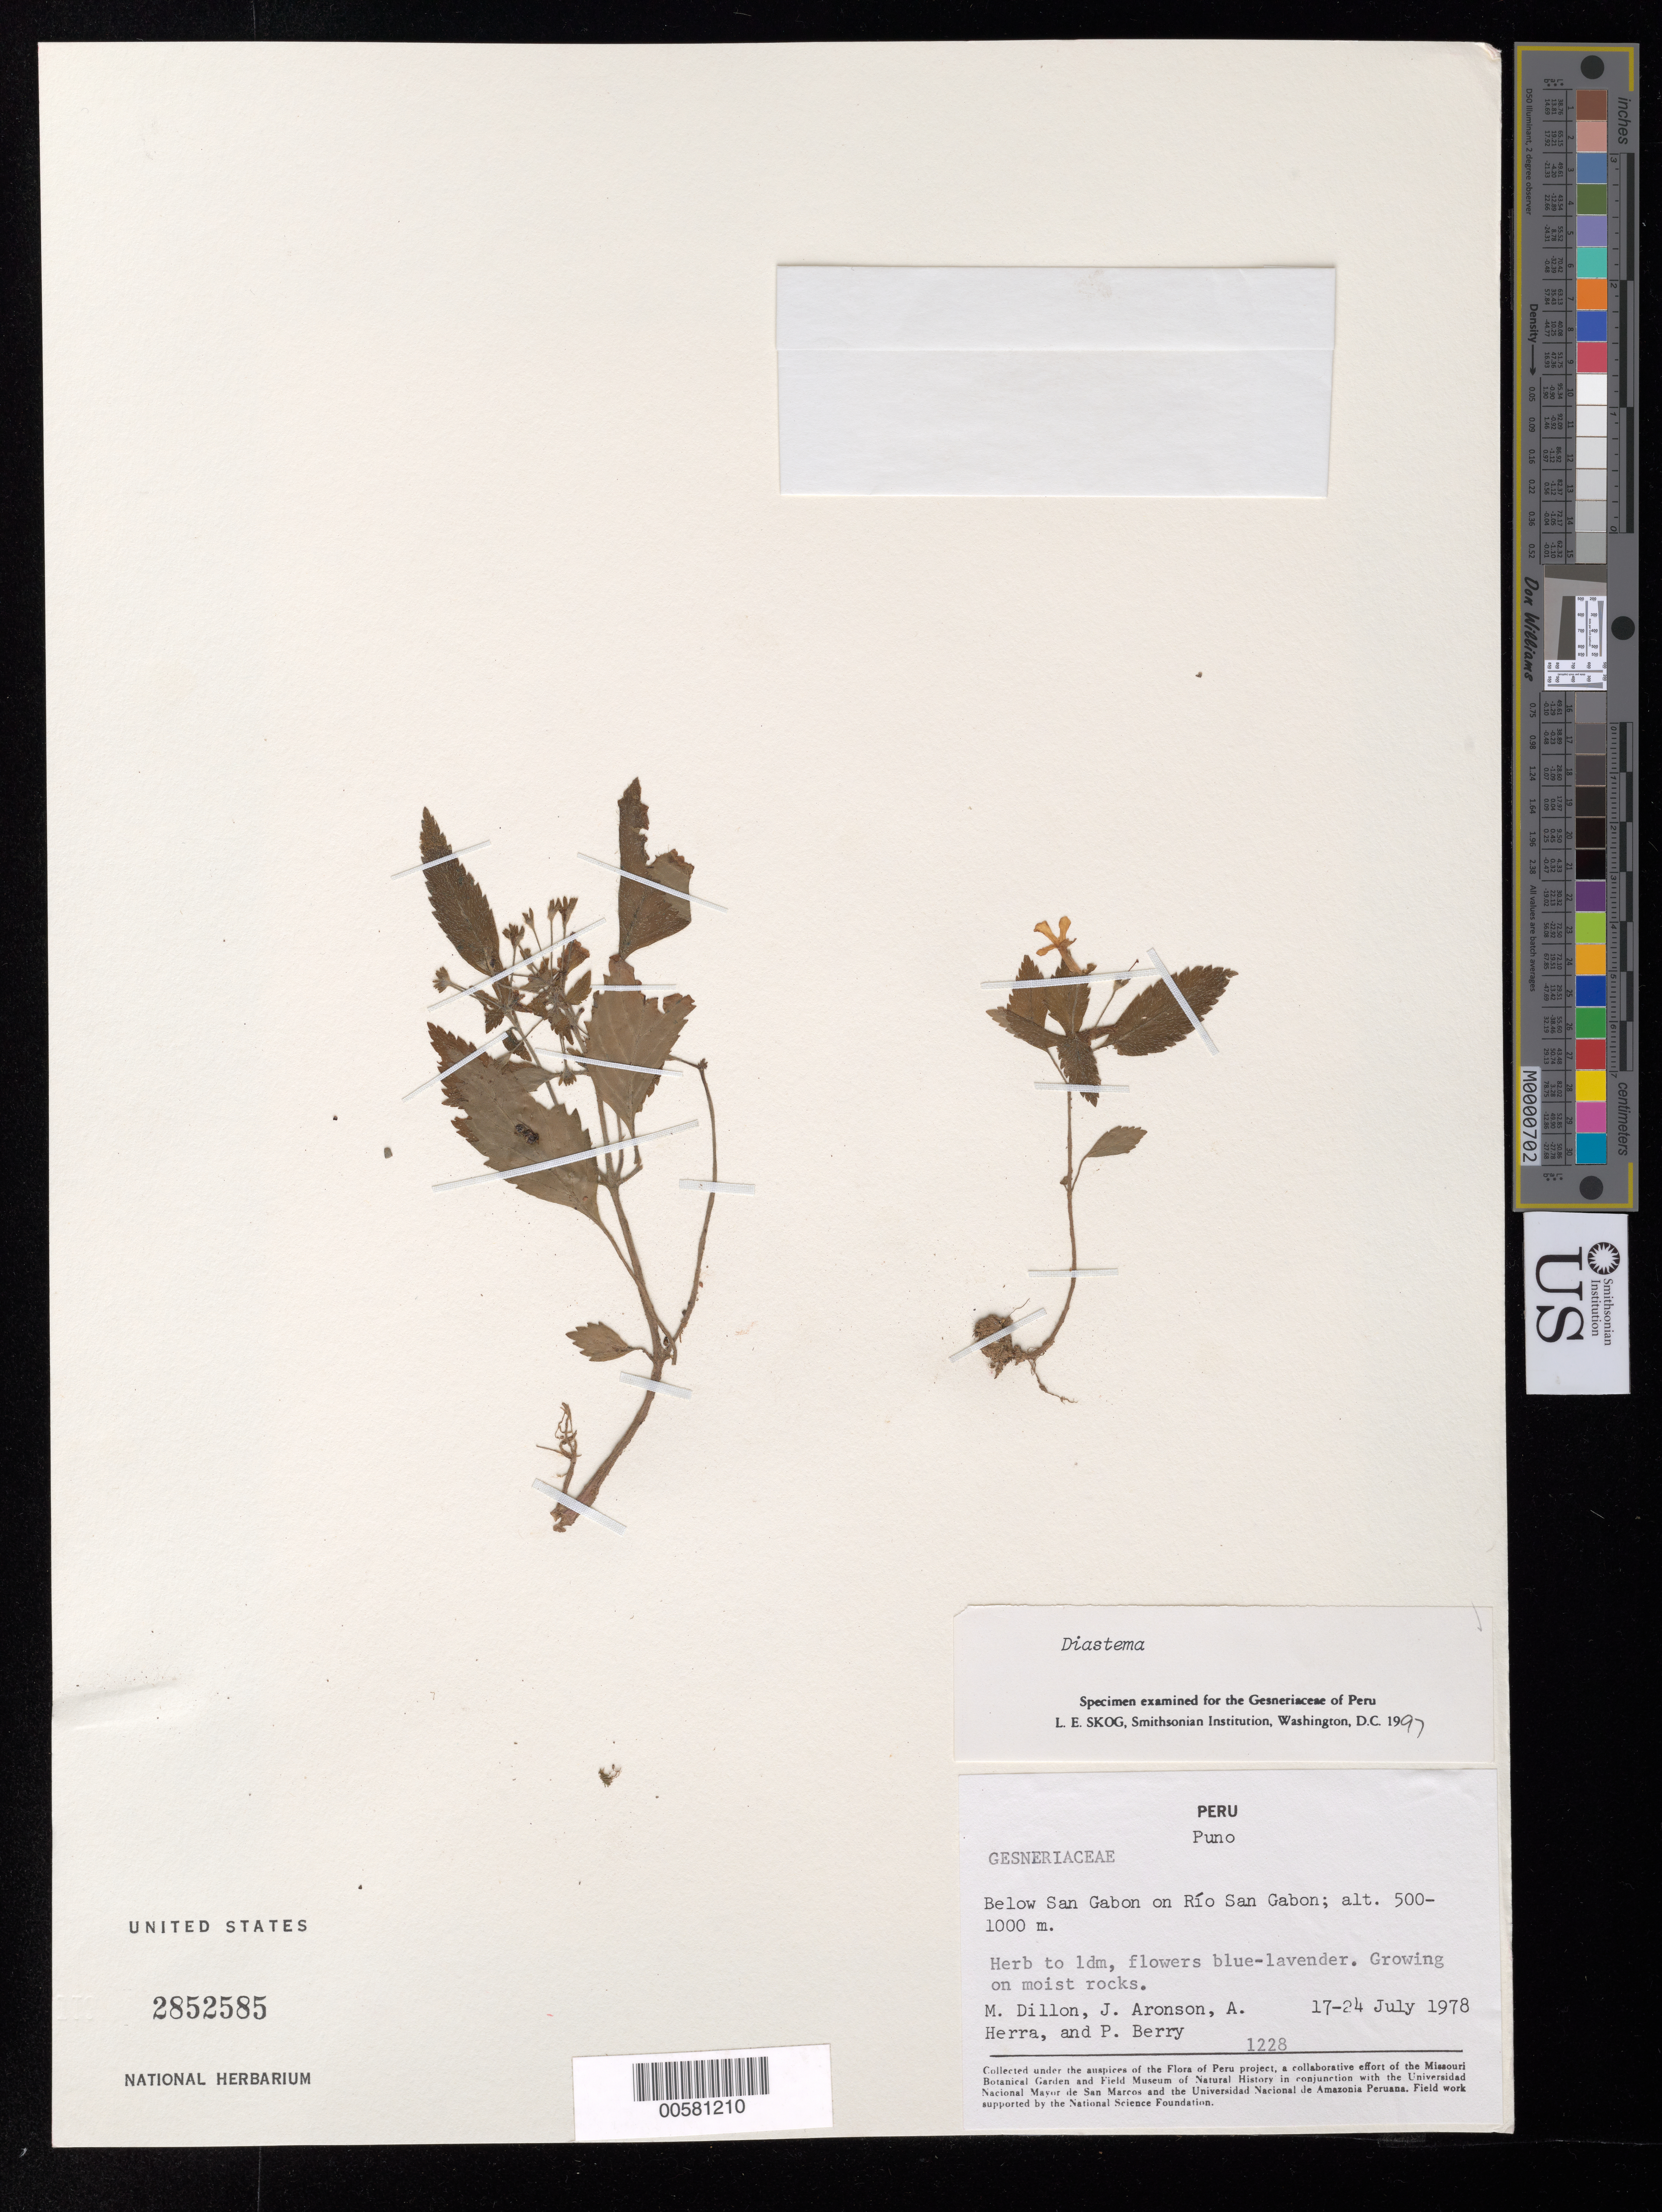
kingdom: Plantae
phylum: Tracheophyta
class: Magnoliopsida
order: Lamiales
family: Gesneriaceae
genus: Diastema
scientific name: Diastema racemiferum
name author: Benth.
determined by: Skog, Laurence E.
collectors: M. O. Dillon, J. Aronson, A. Herra & P. Berry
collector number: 1228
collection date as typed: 17-24 Jul 1978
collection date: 1978-07-17/1978-07-24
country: Peru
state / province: Puno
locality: Below San Gabon on Río San Gabon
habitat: On moist rocks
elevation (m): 500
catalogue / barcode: US 2852585